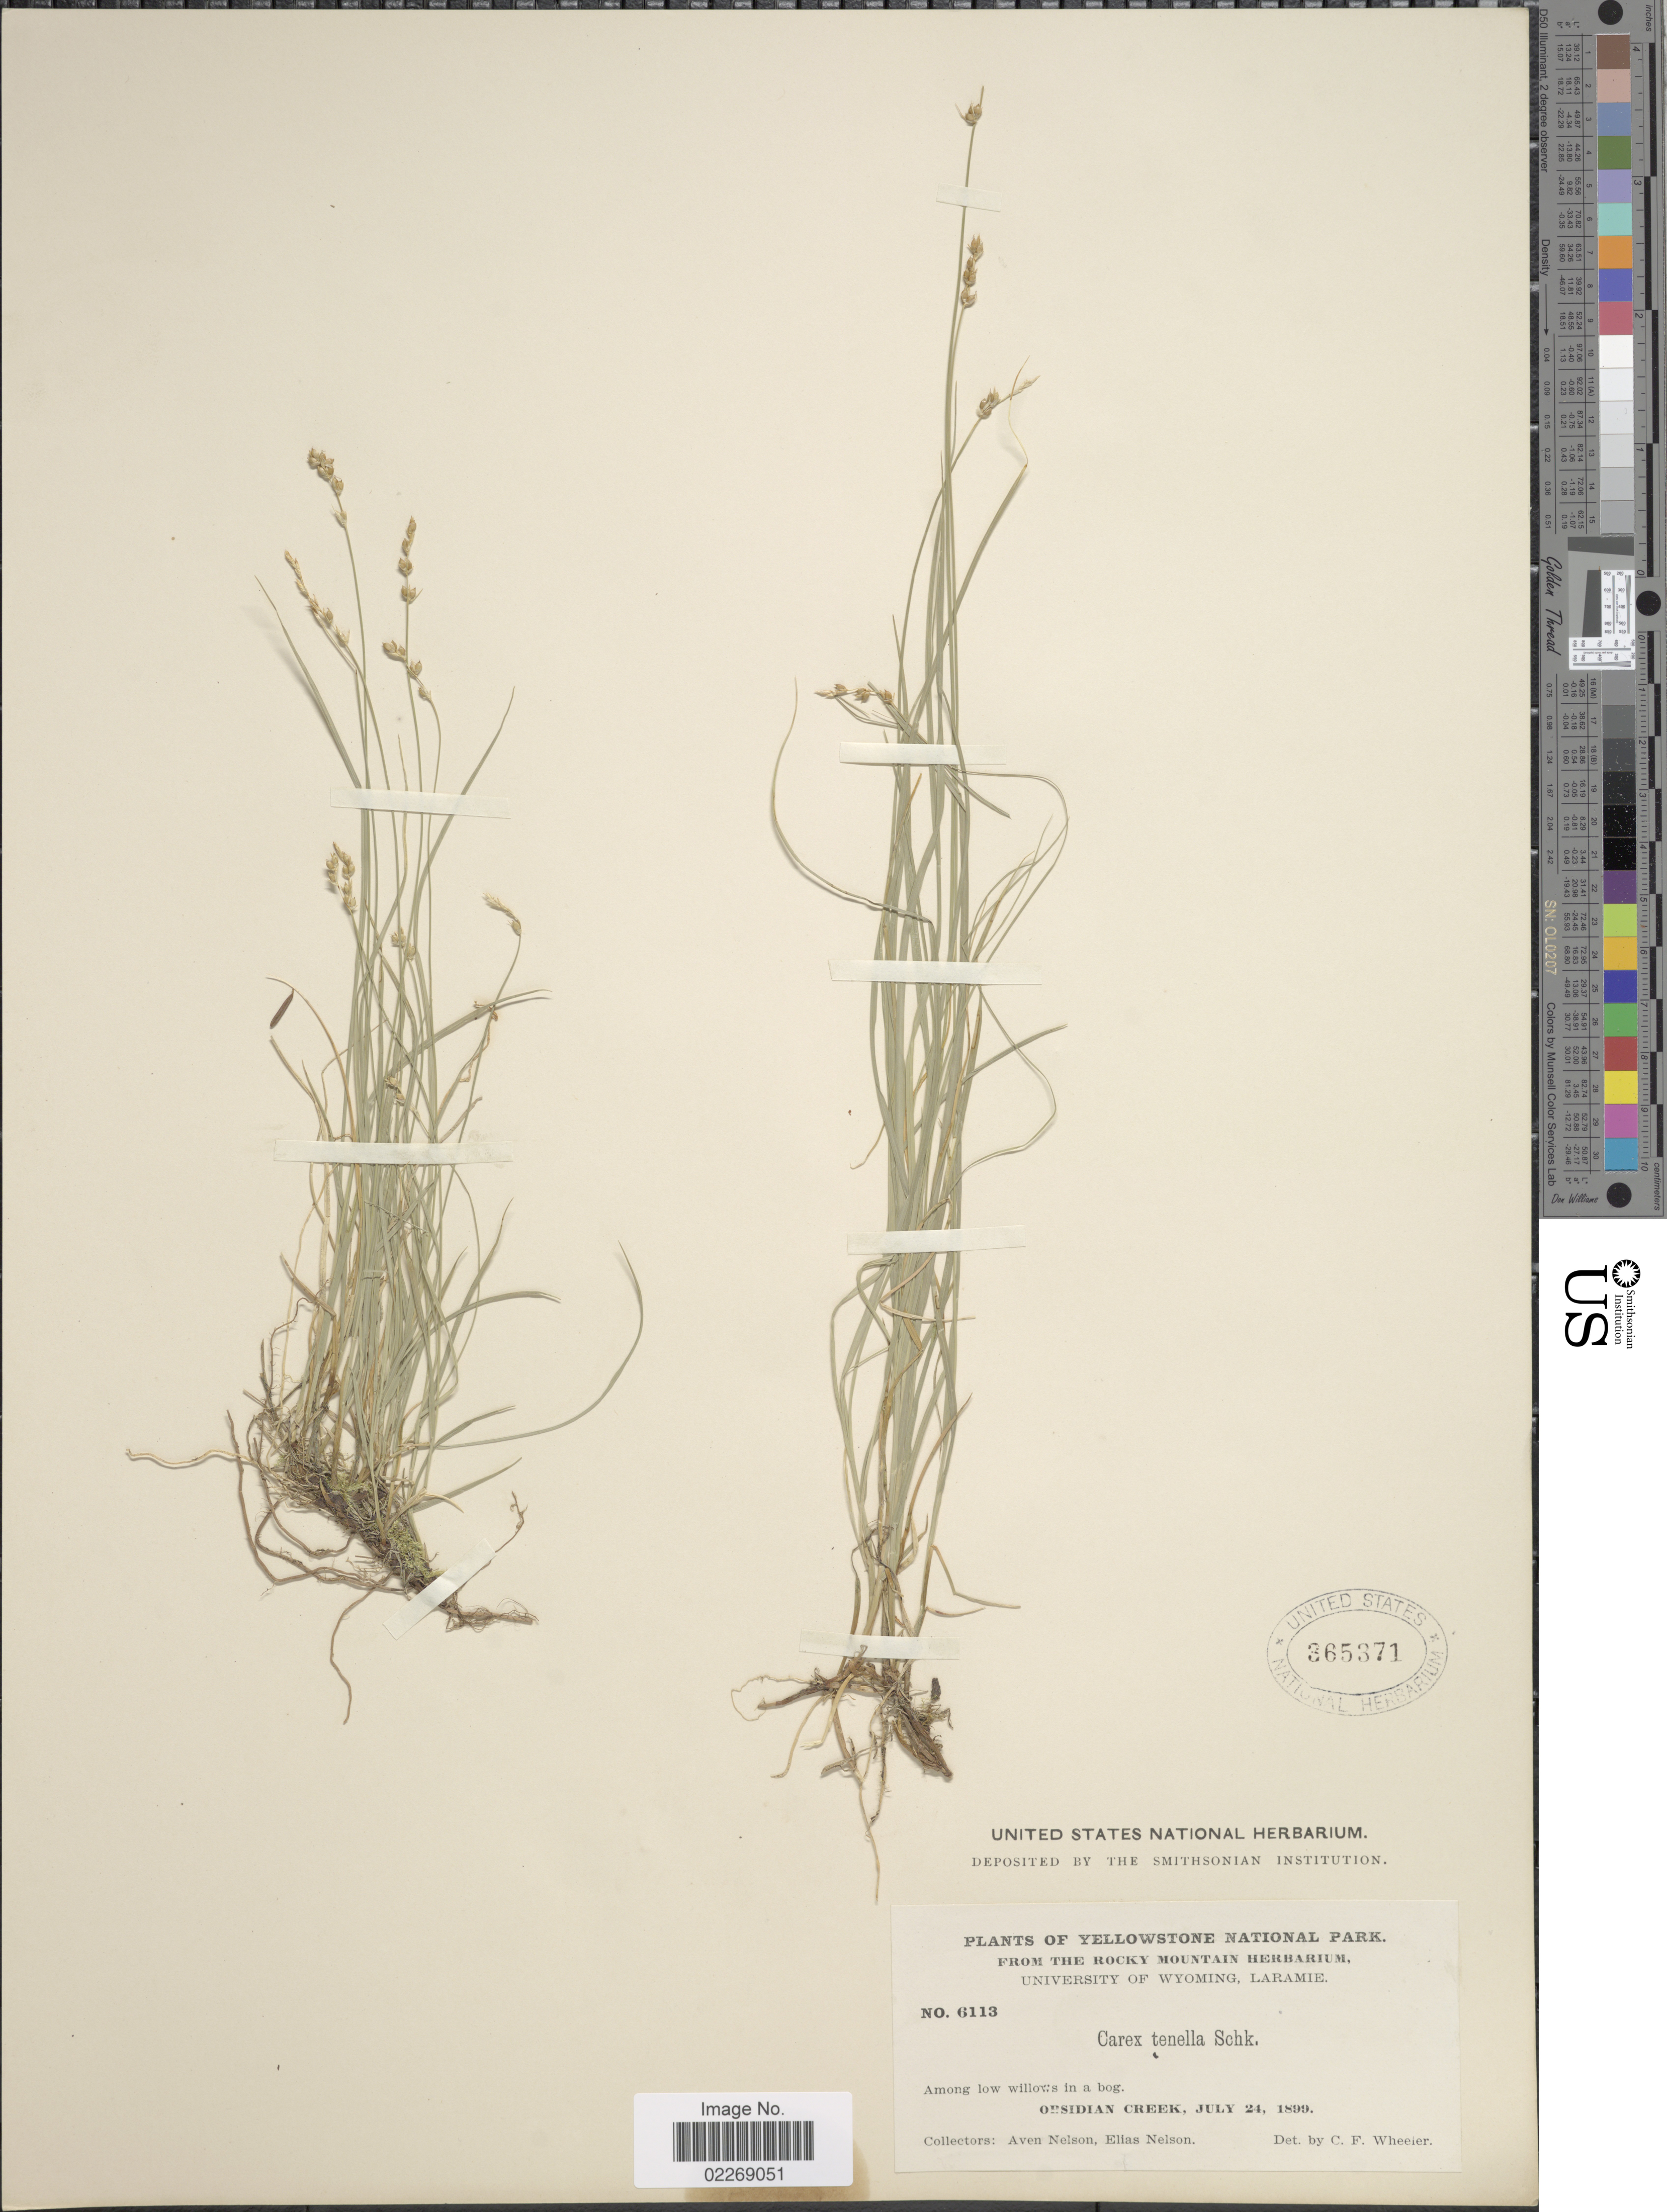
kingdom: Plantae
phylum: Tracheophyta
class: Liliopsida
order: Poales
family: Cyperaceae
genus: Carex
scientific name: Carex disperma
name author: Dewey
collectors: A. Nelson & E. Nelson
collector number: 6113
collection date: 1899-07-24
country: United States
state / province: Wyoming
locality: Yellowstone National Park. Obsidian Creek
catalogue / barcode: US 365371